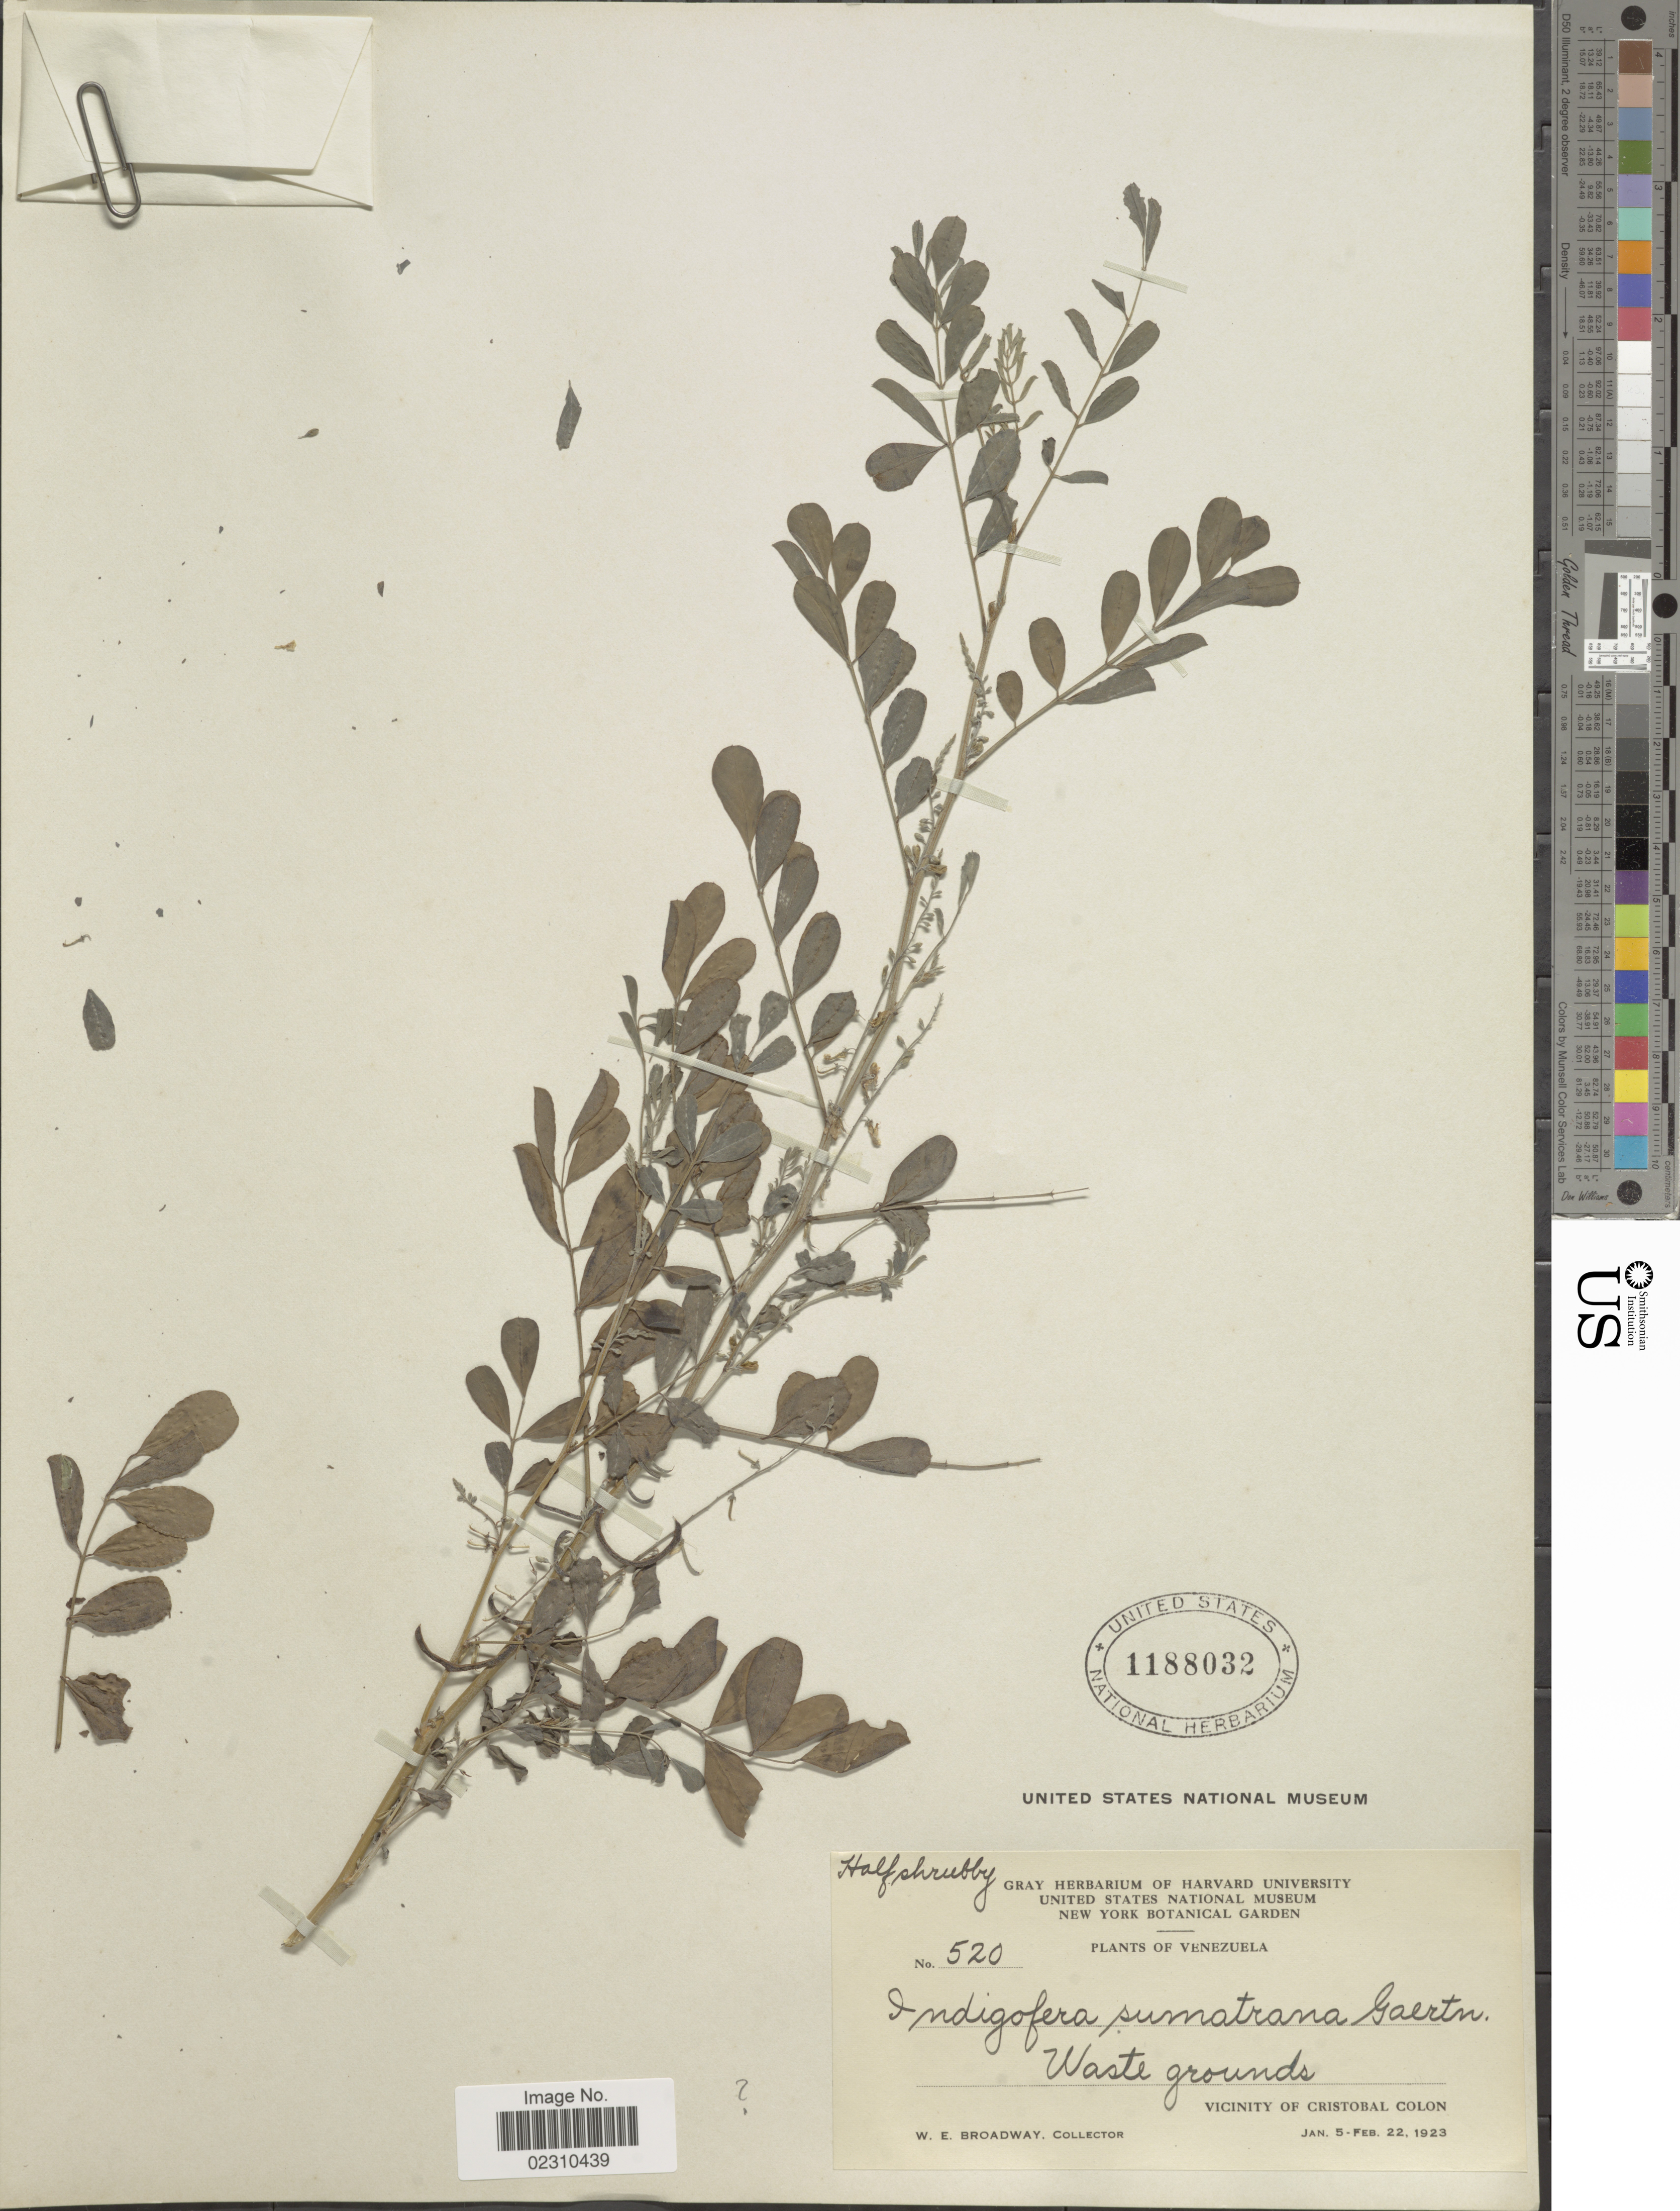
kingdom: Plantae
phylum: Tracheophyta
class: Magnoliopsida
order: Fabales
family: Fabaceae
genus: Indigofera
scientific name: Indigofera sumatrana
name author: Gaertn.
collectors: W. E. Broadway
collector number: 520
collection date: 1923-01-05/1923-02-22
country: Venezuela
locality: Venzuela. Vicinity of Cristobal Colon.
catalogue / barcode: US 1188032